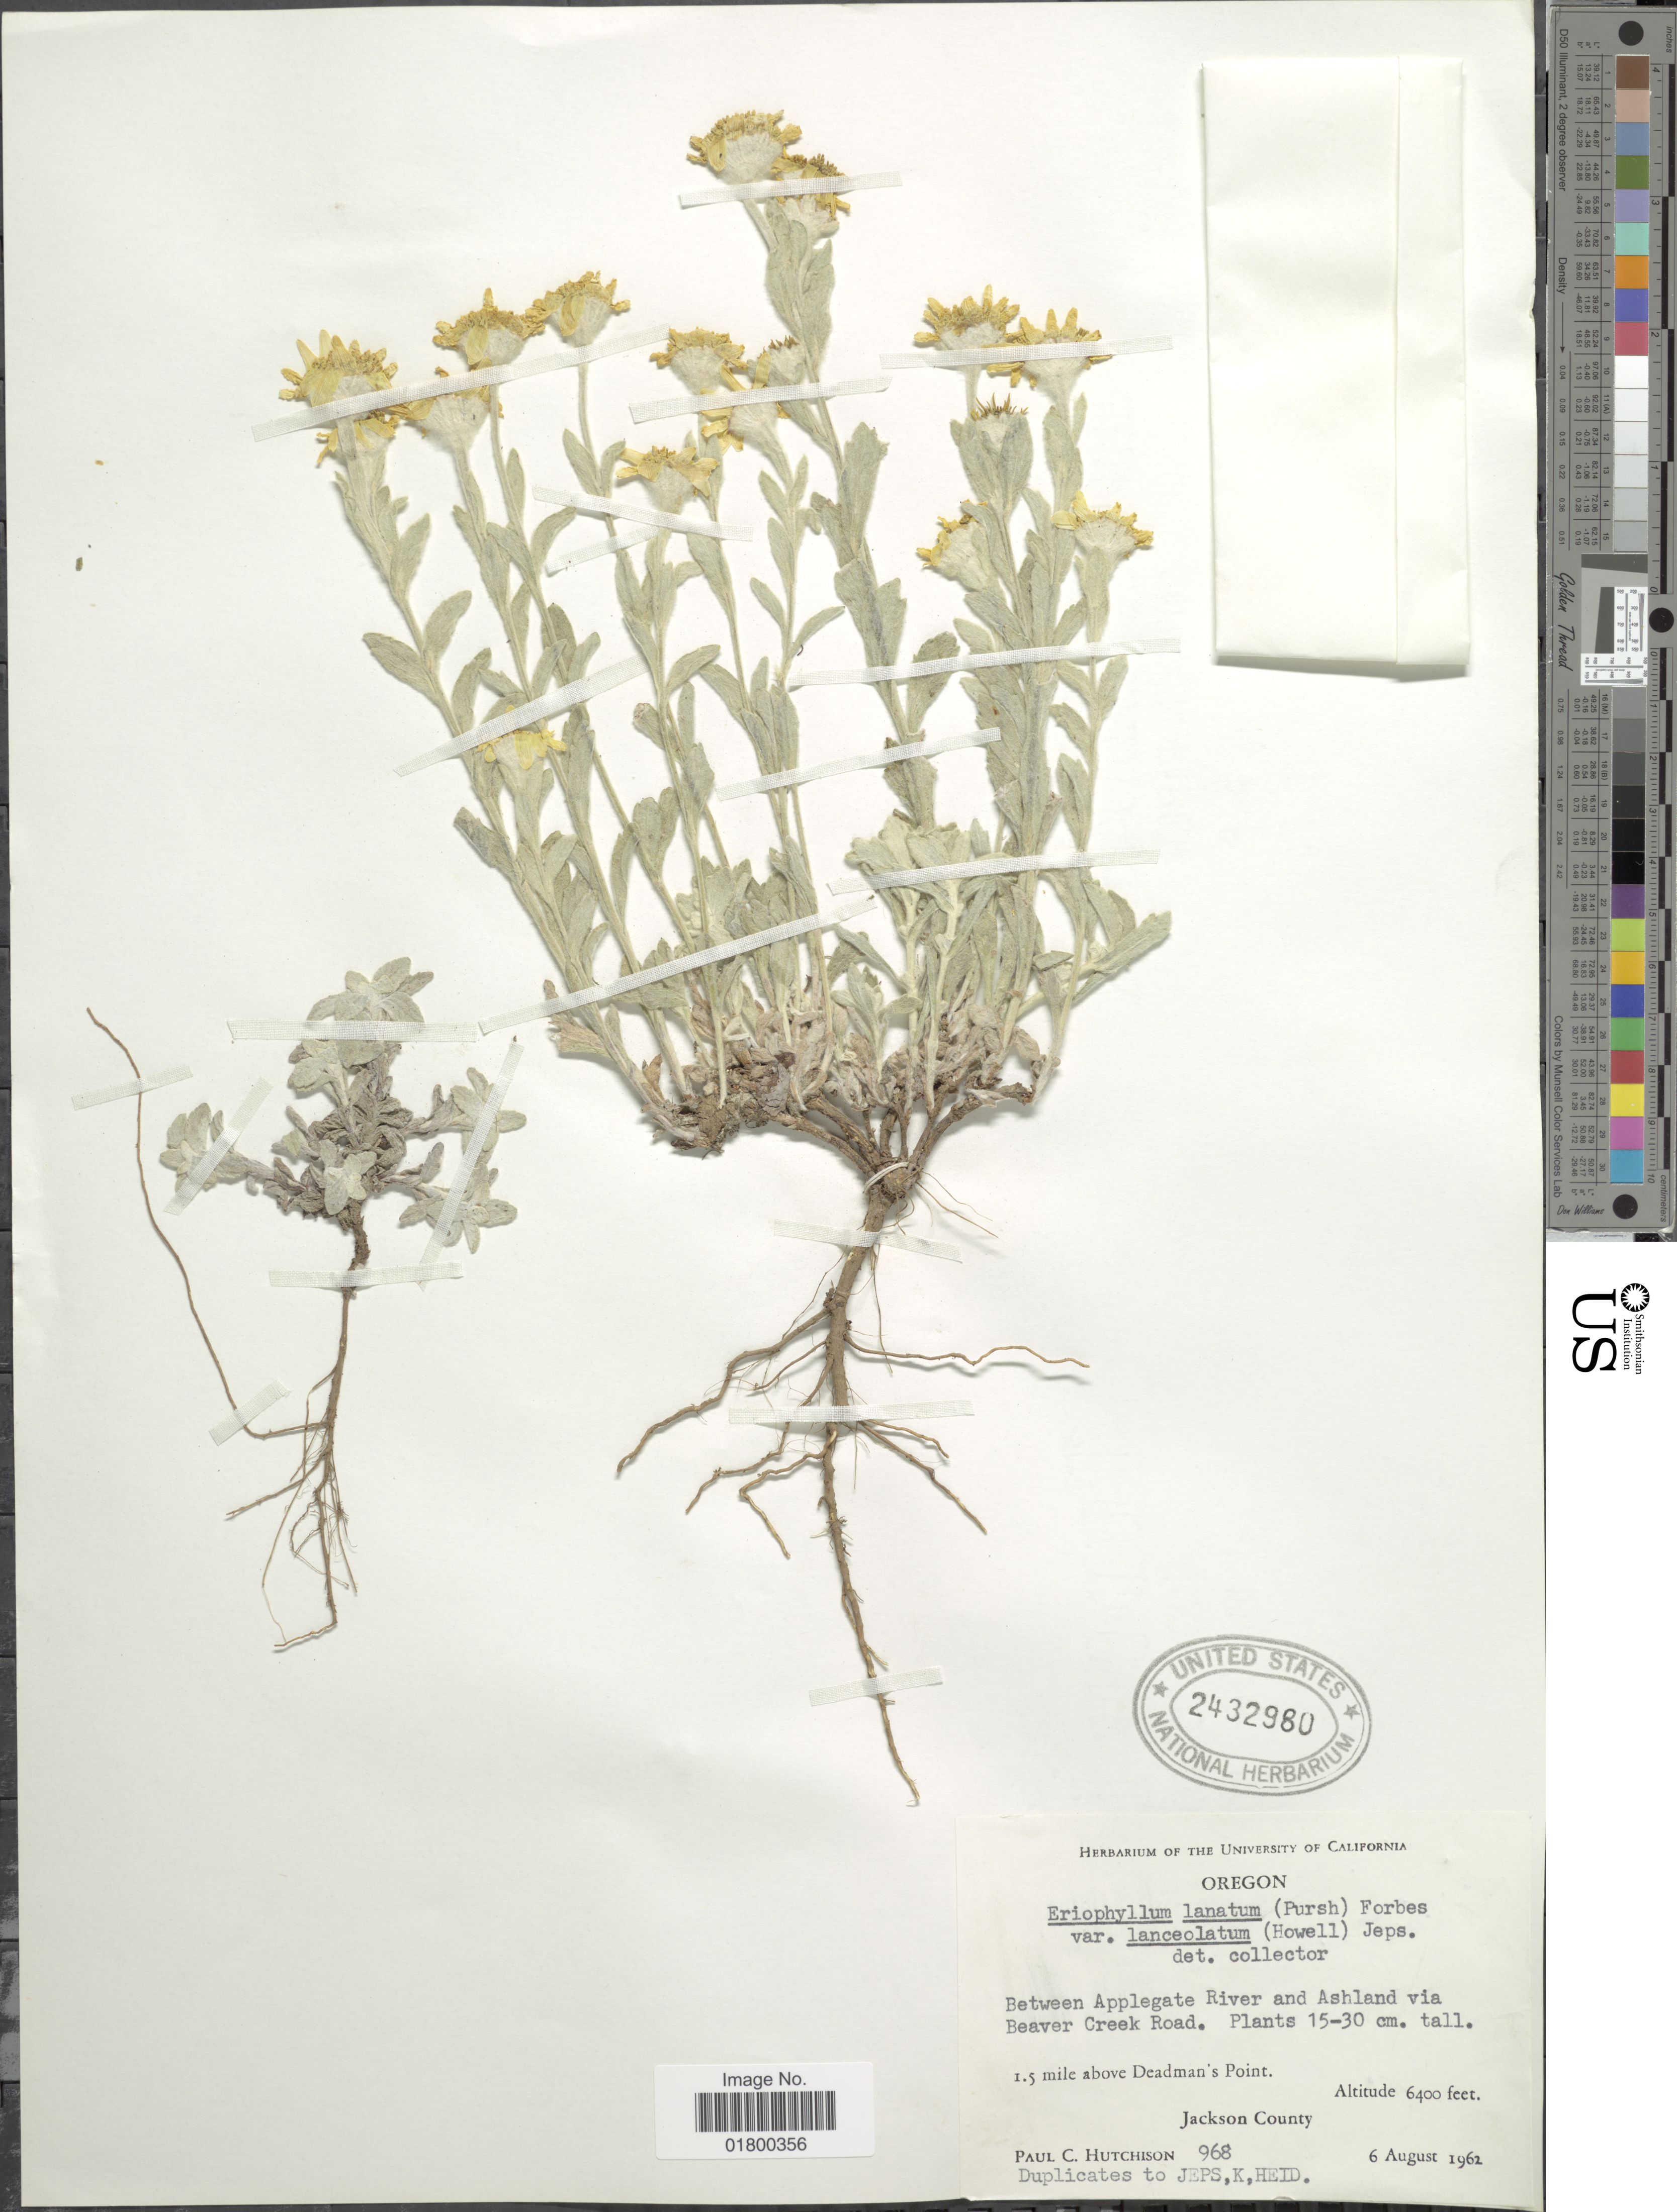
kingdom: Plantae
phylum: Tracheophyta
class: Magnoliopsida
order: Asterales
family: Asteraceae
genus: Eriophyllum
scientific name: Eriophyllum lanatum var. lanceolatum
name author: (Howell) Jeps.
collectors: P. C. Hutchison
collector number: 968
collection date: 1962-08-06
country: United States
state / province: Oregon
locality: Between Applegate River and Ashland via Beaver Creek Road, 1.5 mile above Deadman's Pointm Jackson County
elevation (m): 1951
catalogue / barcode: US 2432980